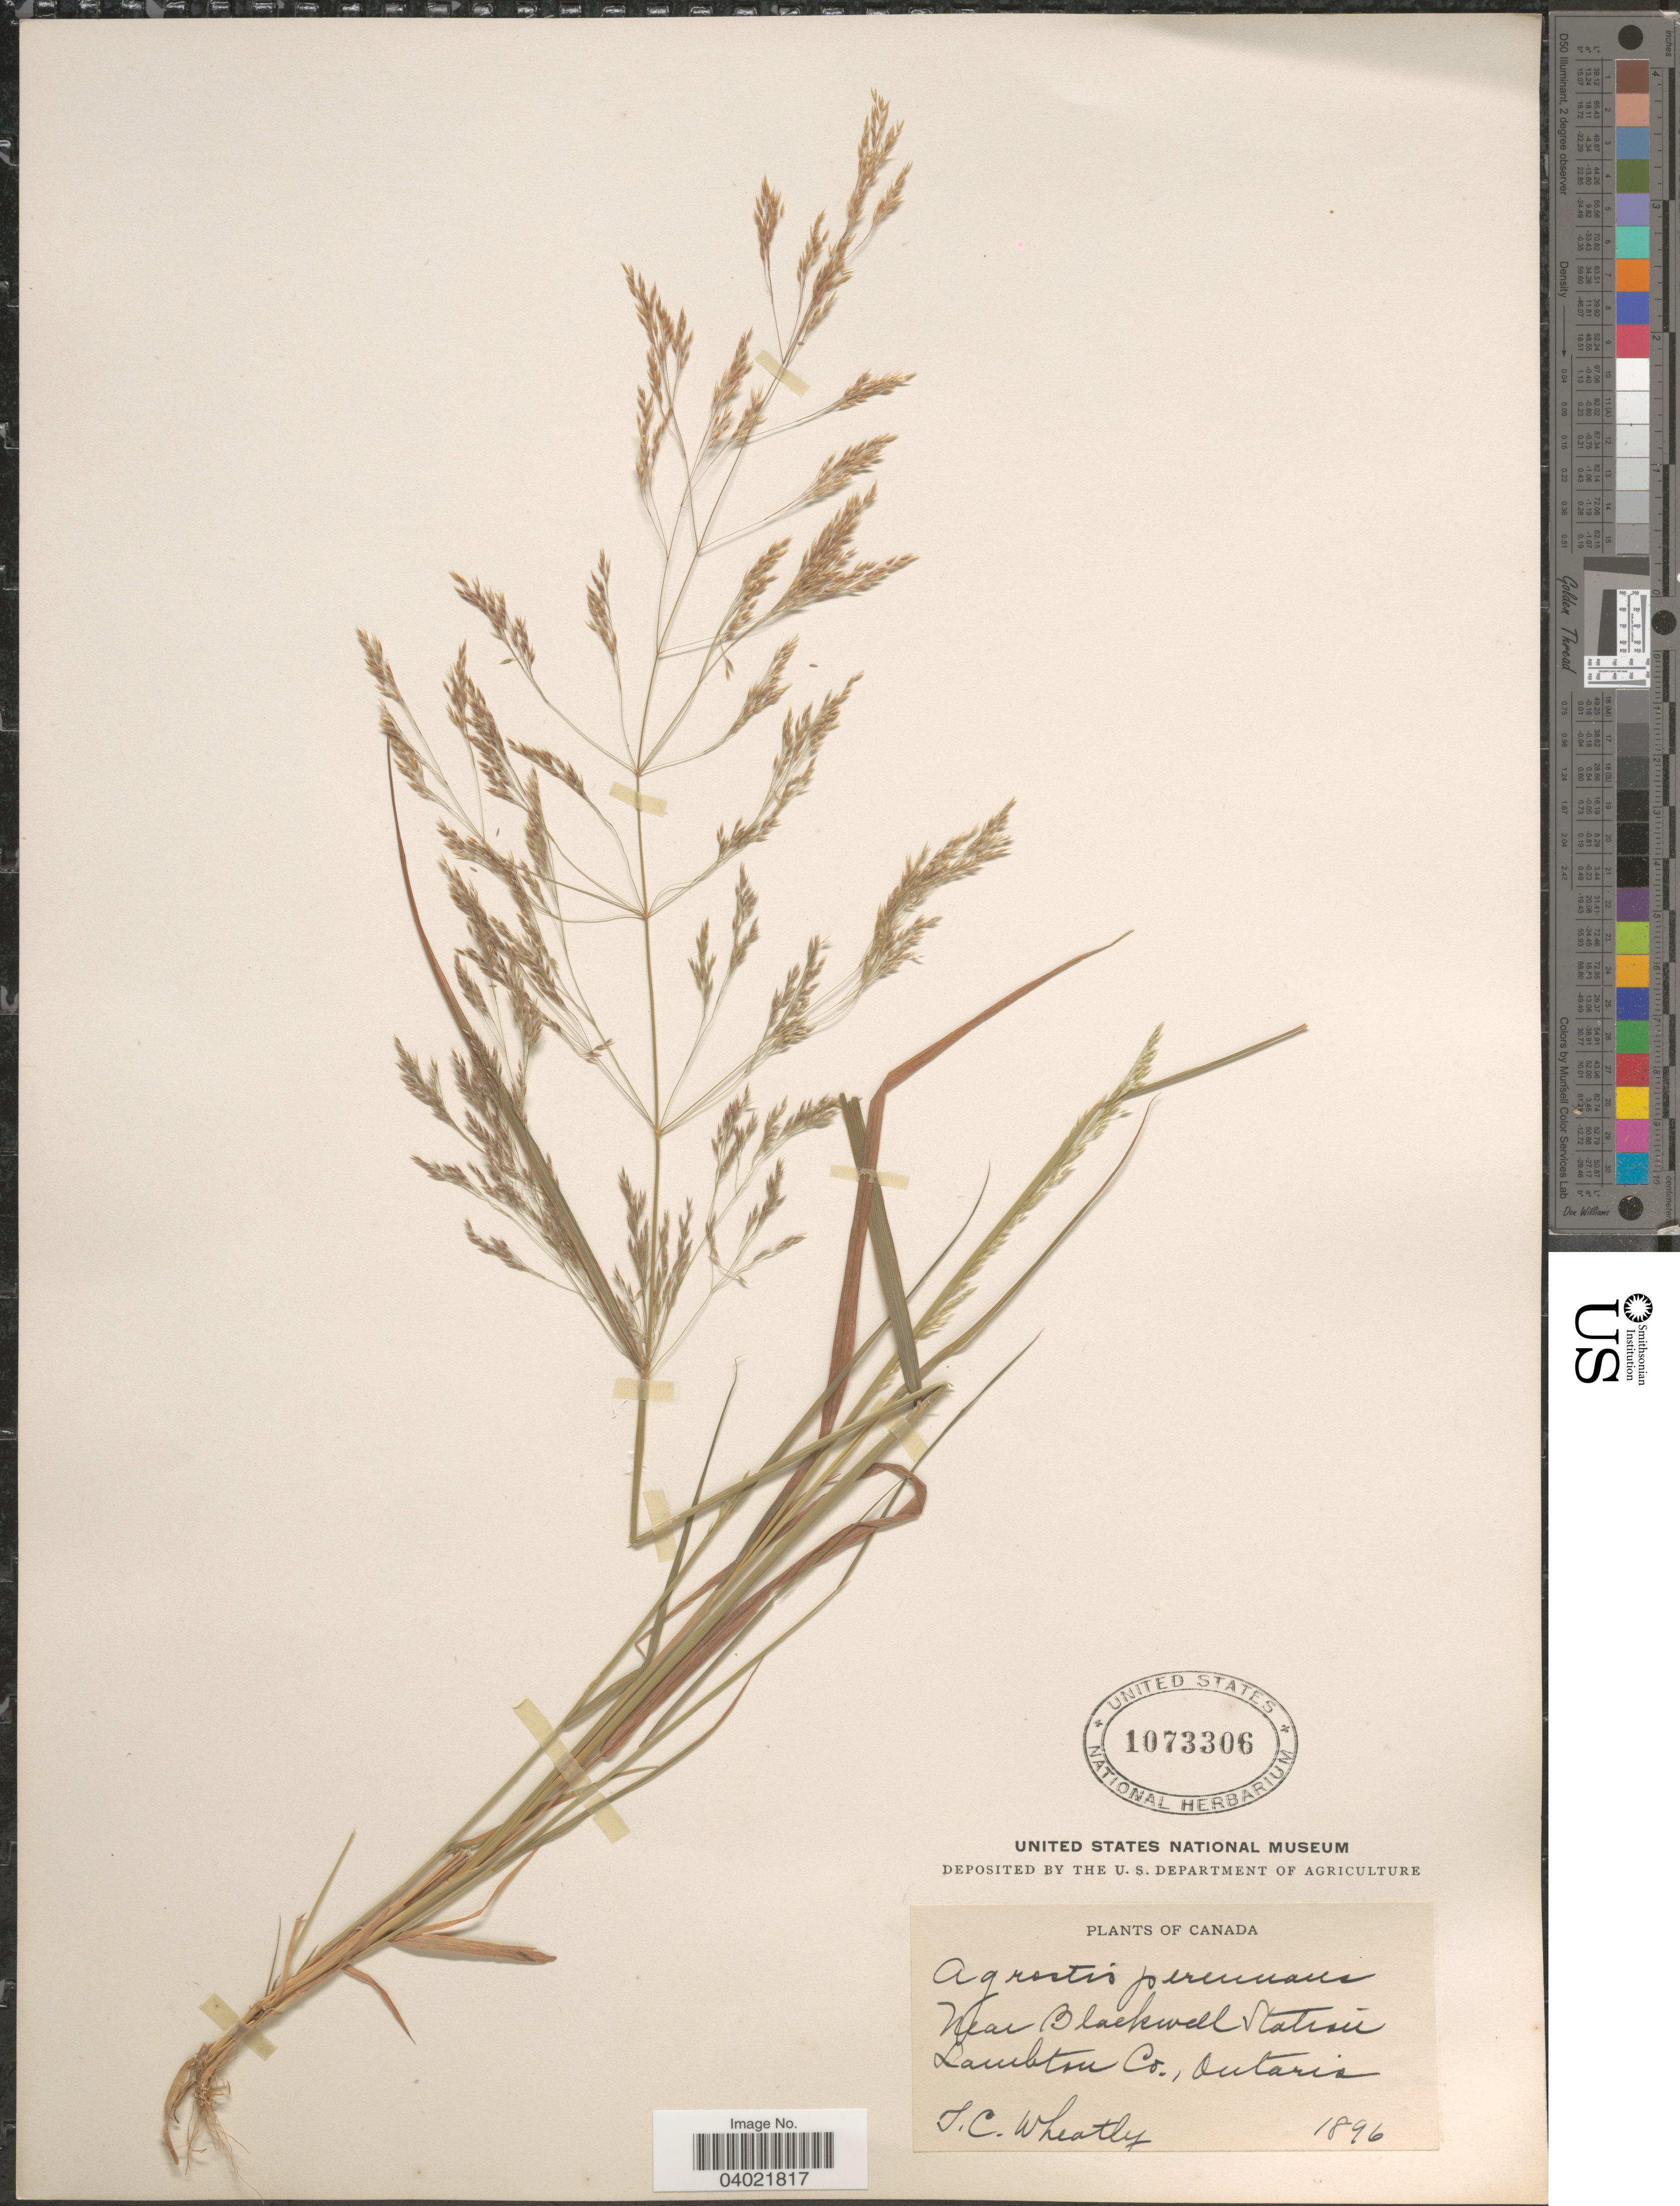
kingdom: Plantae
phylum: Tracheophyta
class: Liliopsida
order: Poales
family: Poaceae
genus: Agrostis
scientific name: Agrostis perennans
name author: (Walter) Tuck.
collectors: T. Wheatly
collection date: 1896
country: Canada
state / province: Ontario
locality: Near Blackwell Station. Lambton Co.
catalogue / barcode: US 1073306